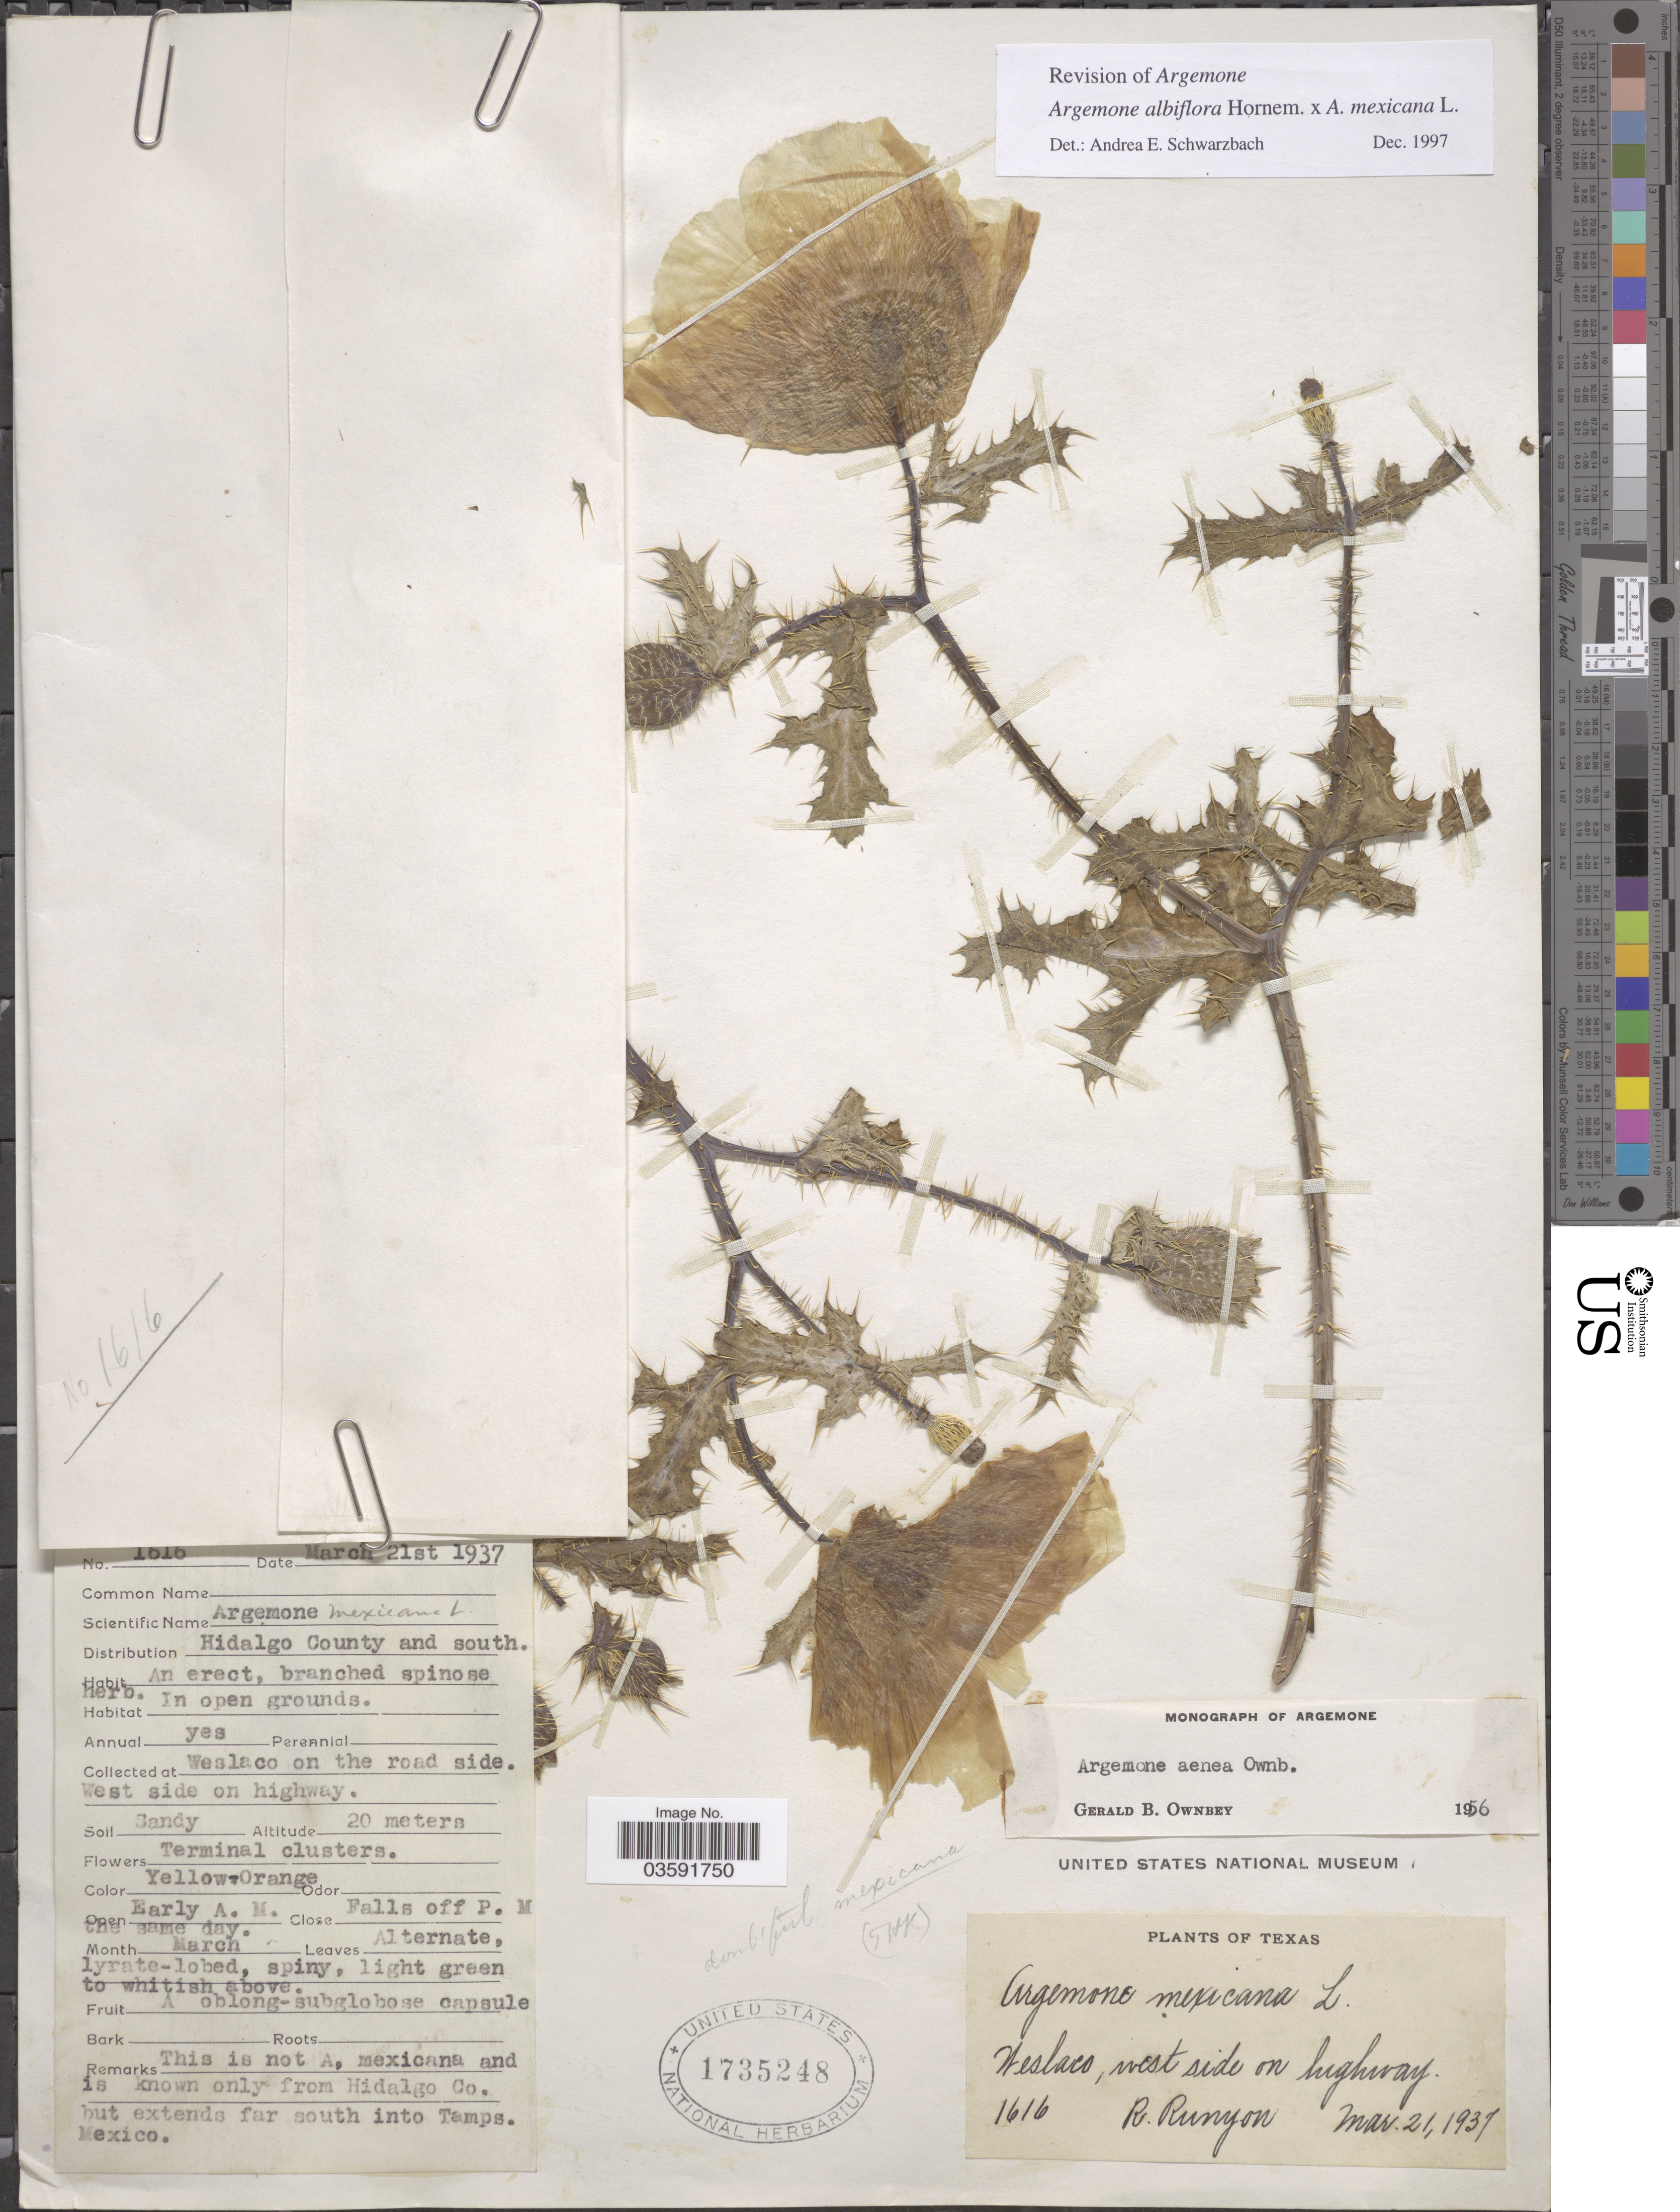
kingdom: Plantae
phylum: Tracheophyta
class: Magnoliopsida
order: Ranunculales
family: Papaveraceae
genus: Argemone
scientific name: Argemone albiflora Hornem. × A. mexicana L.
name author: Hornem.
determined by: Schwarzbach, A. E.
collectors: R. Runyon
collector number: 1616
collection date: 1937-03-21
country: United States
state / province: Texas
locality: Weslaco on the road side. West side on highway.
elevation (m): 20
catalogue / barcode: US 1735248